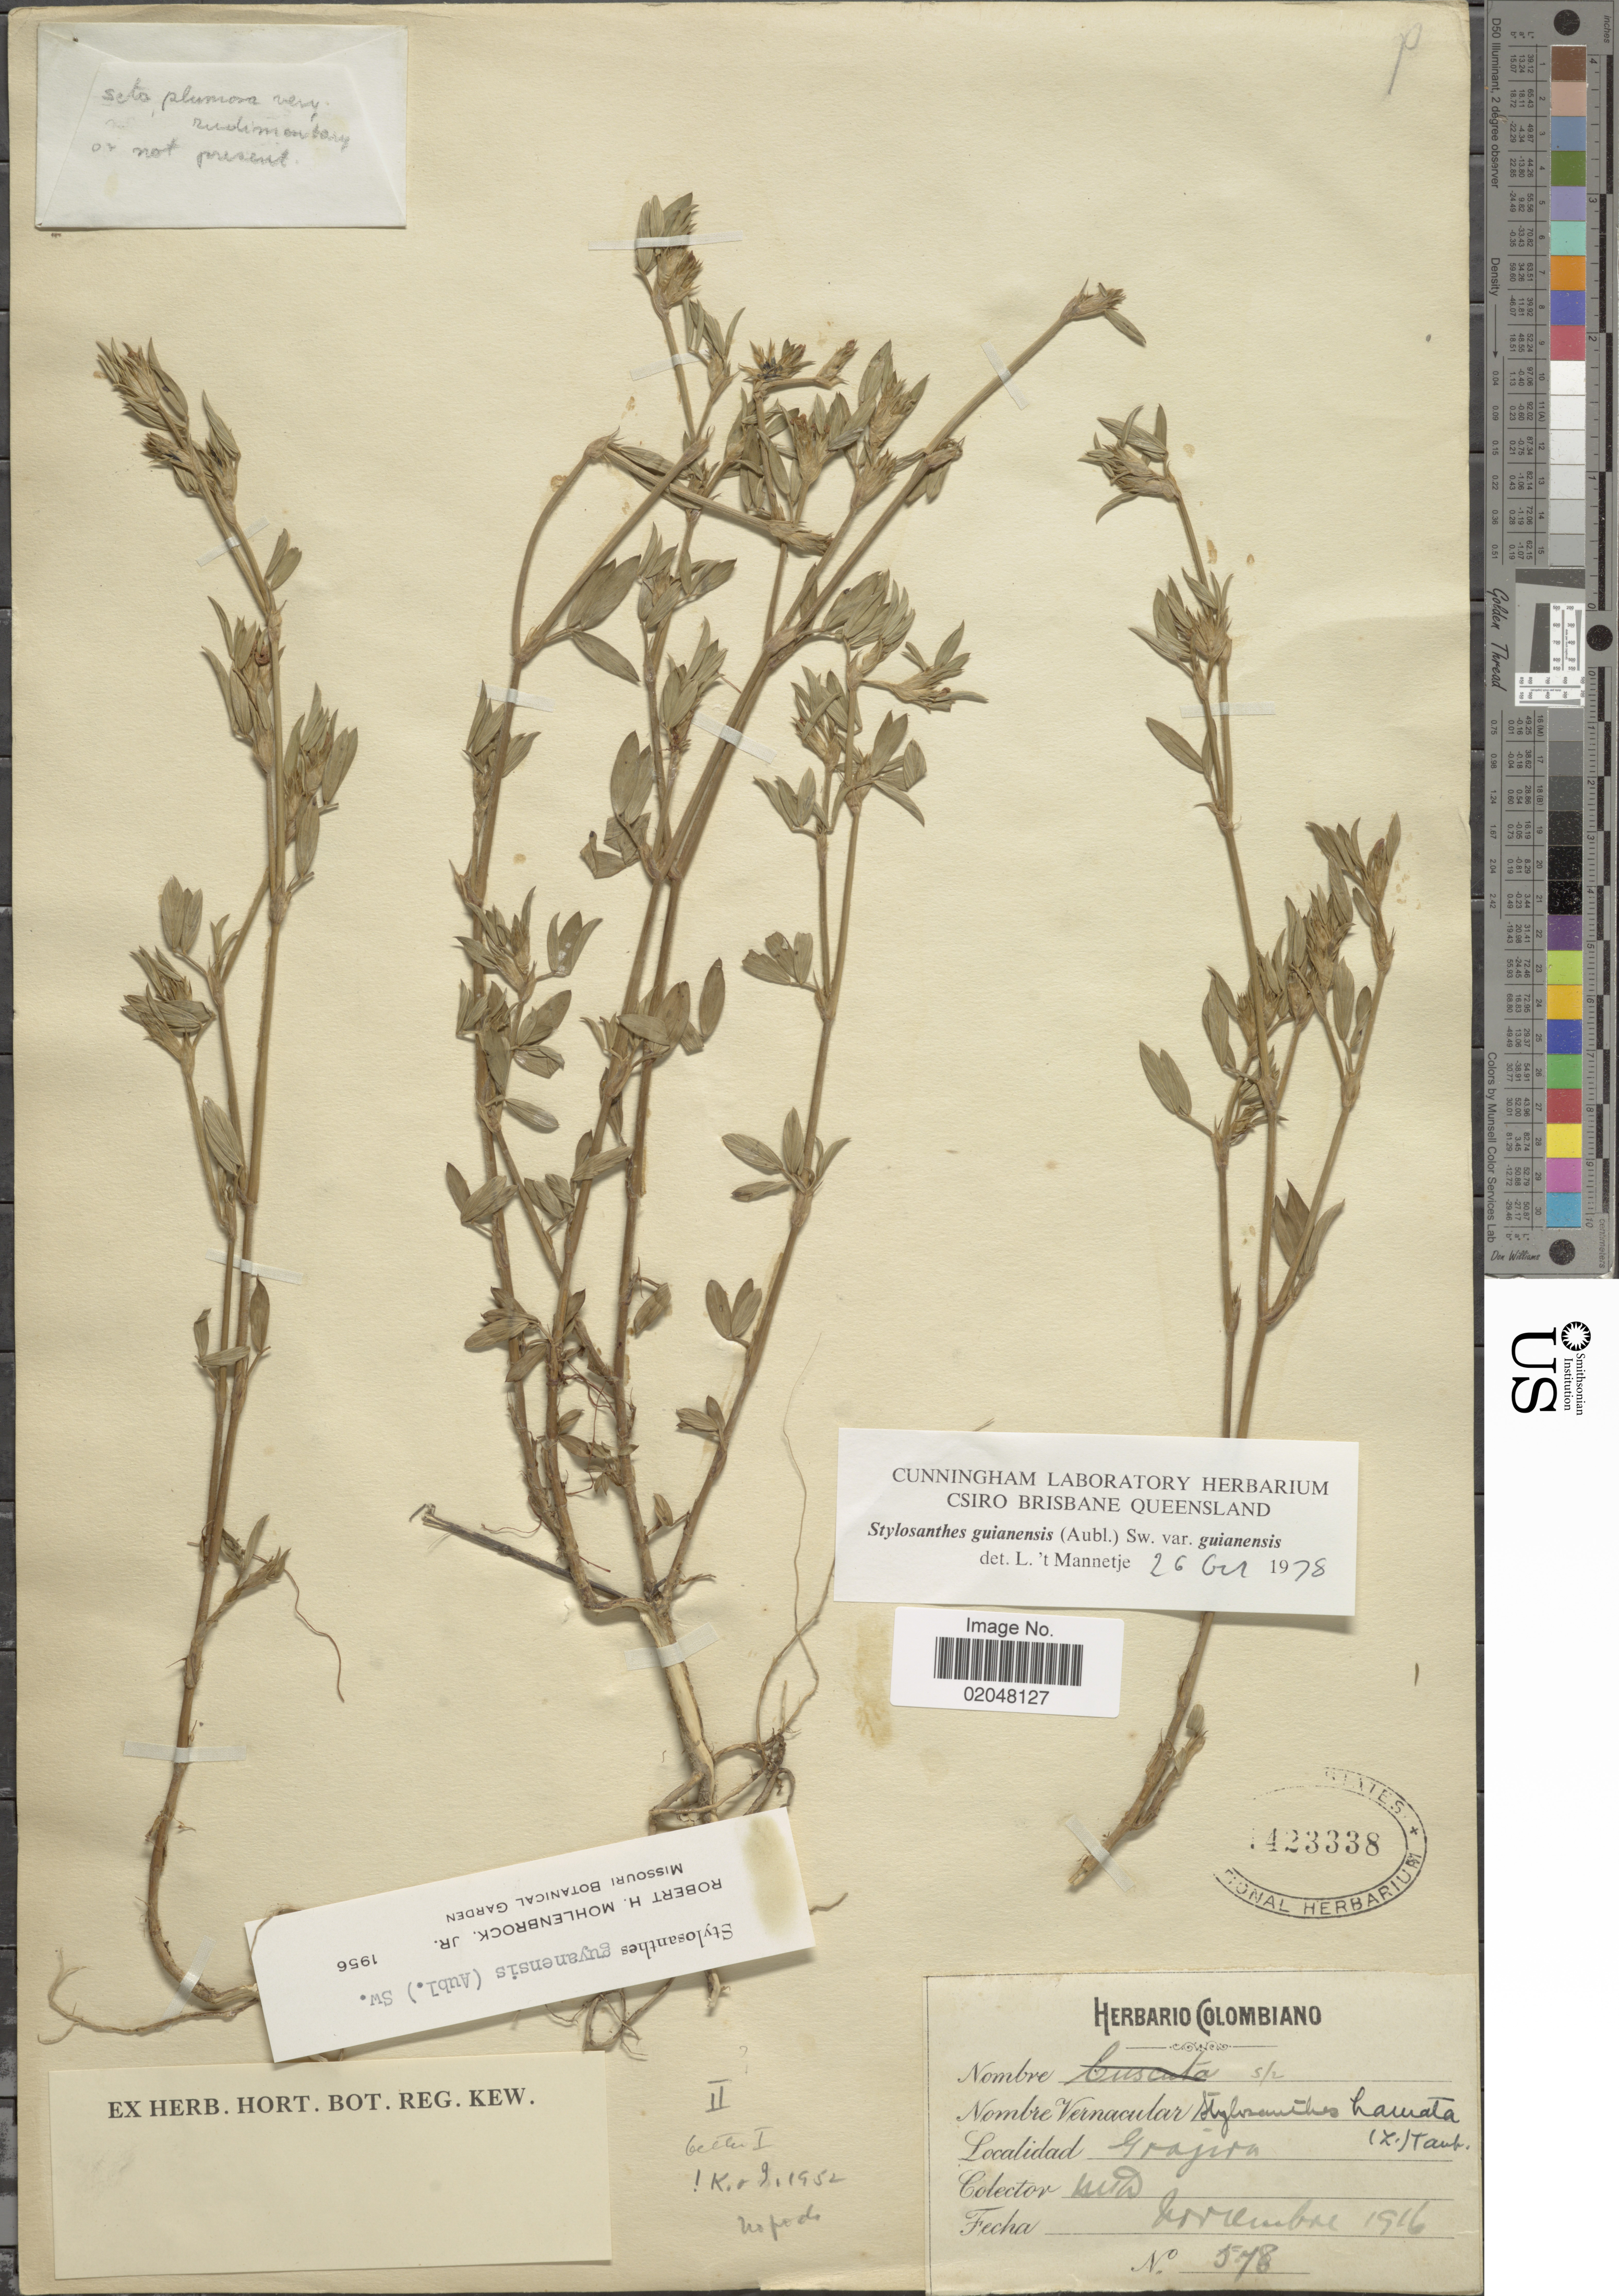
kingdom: Plantae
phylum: Tracheophyta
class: Magnoliopsida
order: Fabales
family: Fabaceae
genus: Stylosanthes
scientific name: Stylosanthes guianensis var. guianensis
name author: (Aubl.) Sw.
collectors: M. T. Dawe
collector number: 578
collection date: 1916-11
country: Colombia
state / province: La Guajira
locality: Guajira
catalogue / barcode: US 1423338